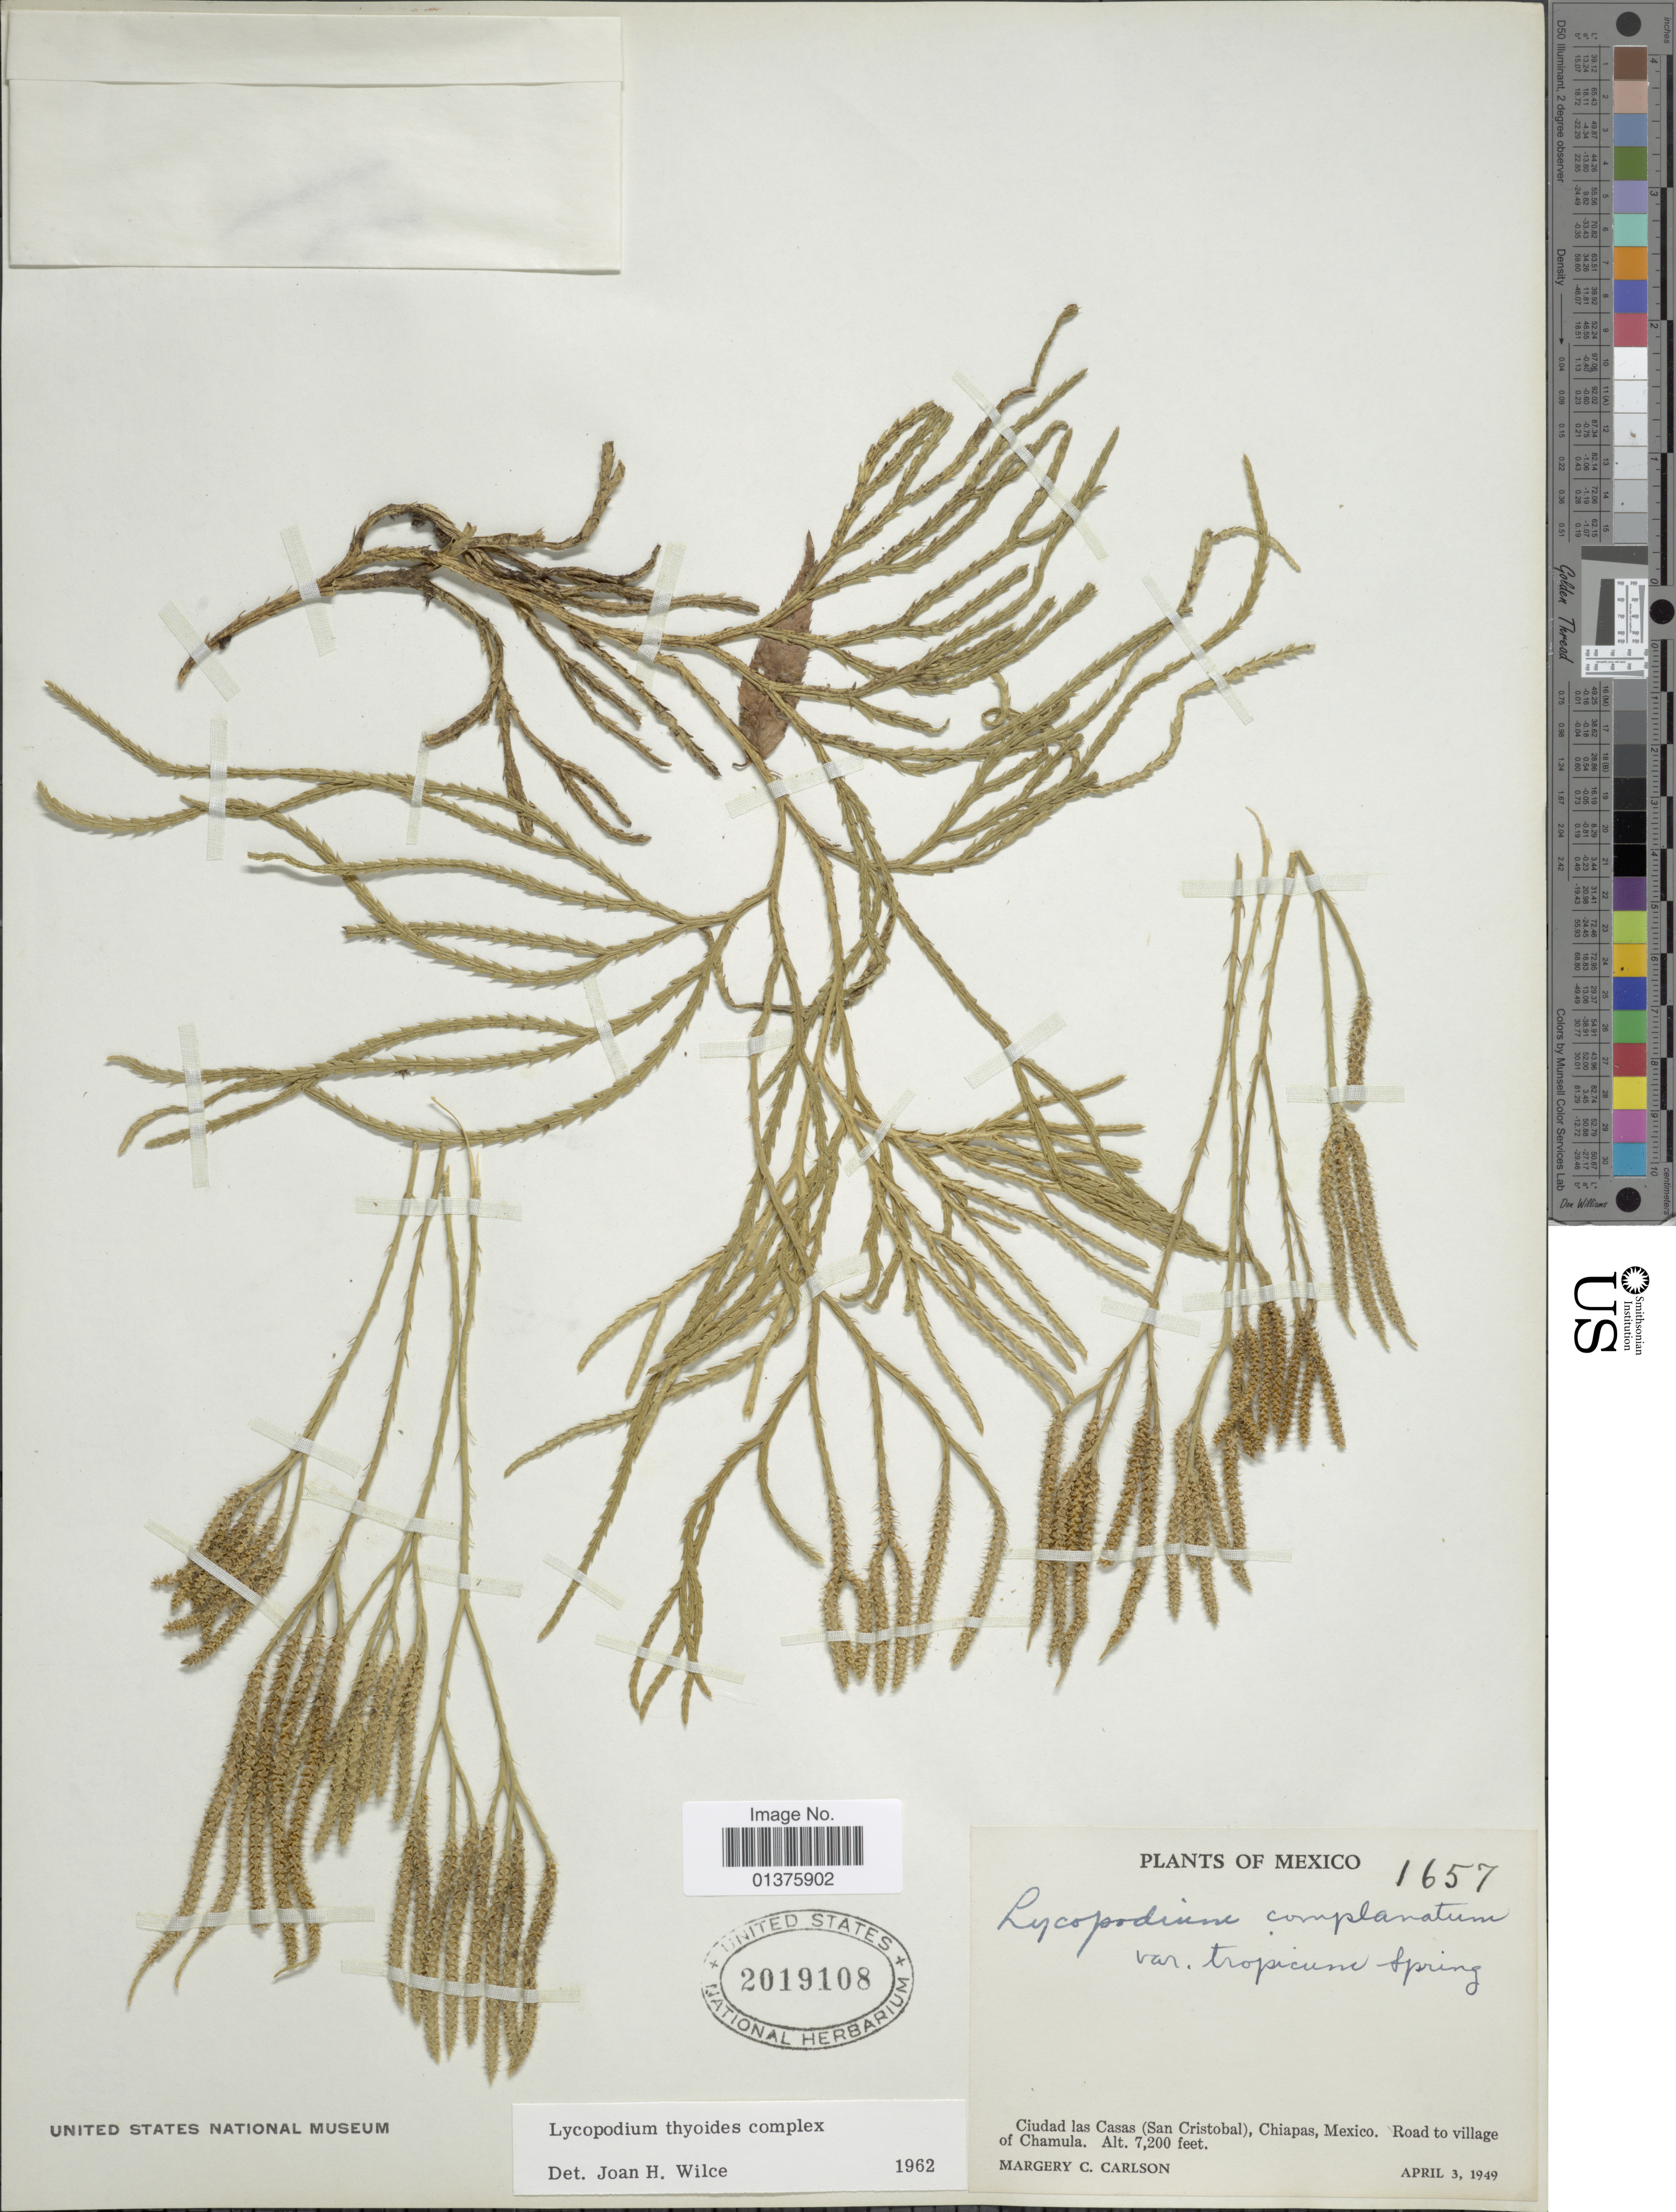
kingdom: Plantae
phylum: Tracheophyta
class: Lycopodiopsida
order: Lycopodiales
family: Lycopodiaceae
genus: Diphasiastrum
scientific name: Diphasiastrum thyoides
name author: (Humb. & Bonpl. ex Willd.) Holub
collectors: M. C. Carlson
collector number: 1657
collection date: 1949-04-03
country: Mexico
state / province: Chiapas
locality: Ciudad las Casas(San Cristobal), road to village of Chamula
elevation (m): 2195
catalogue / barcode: US 2019108